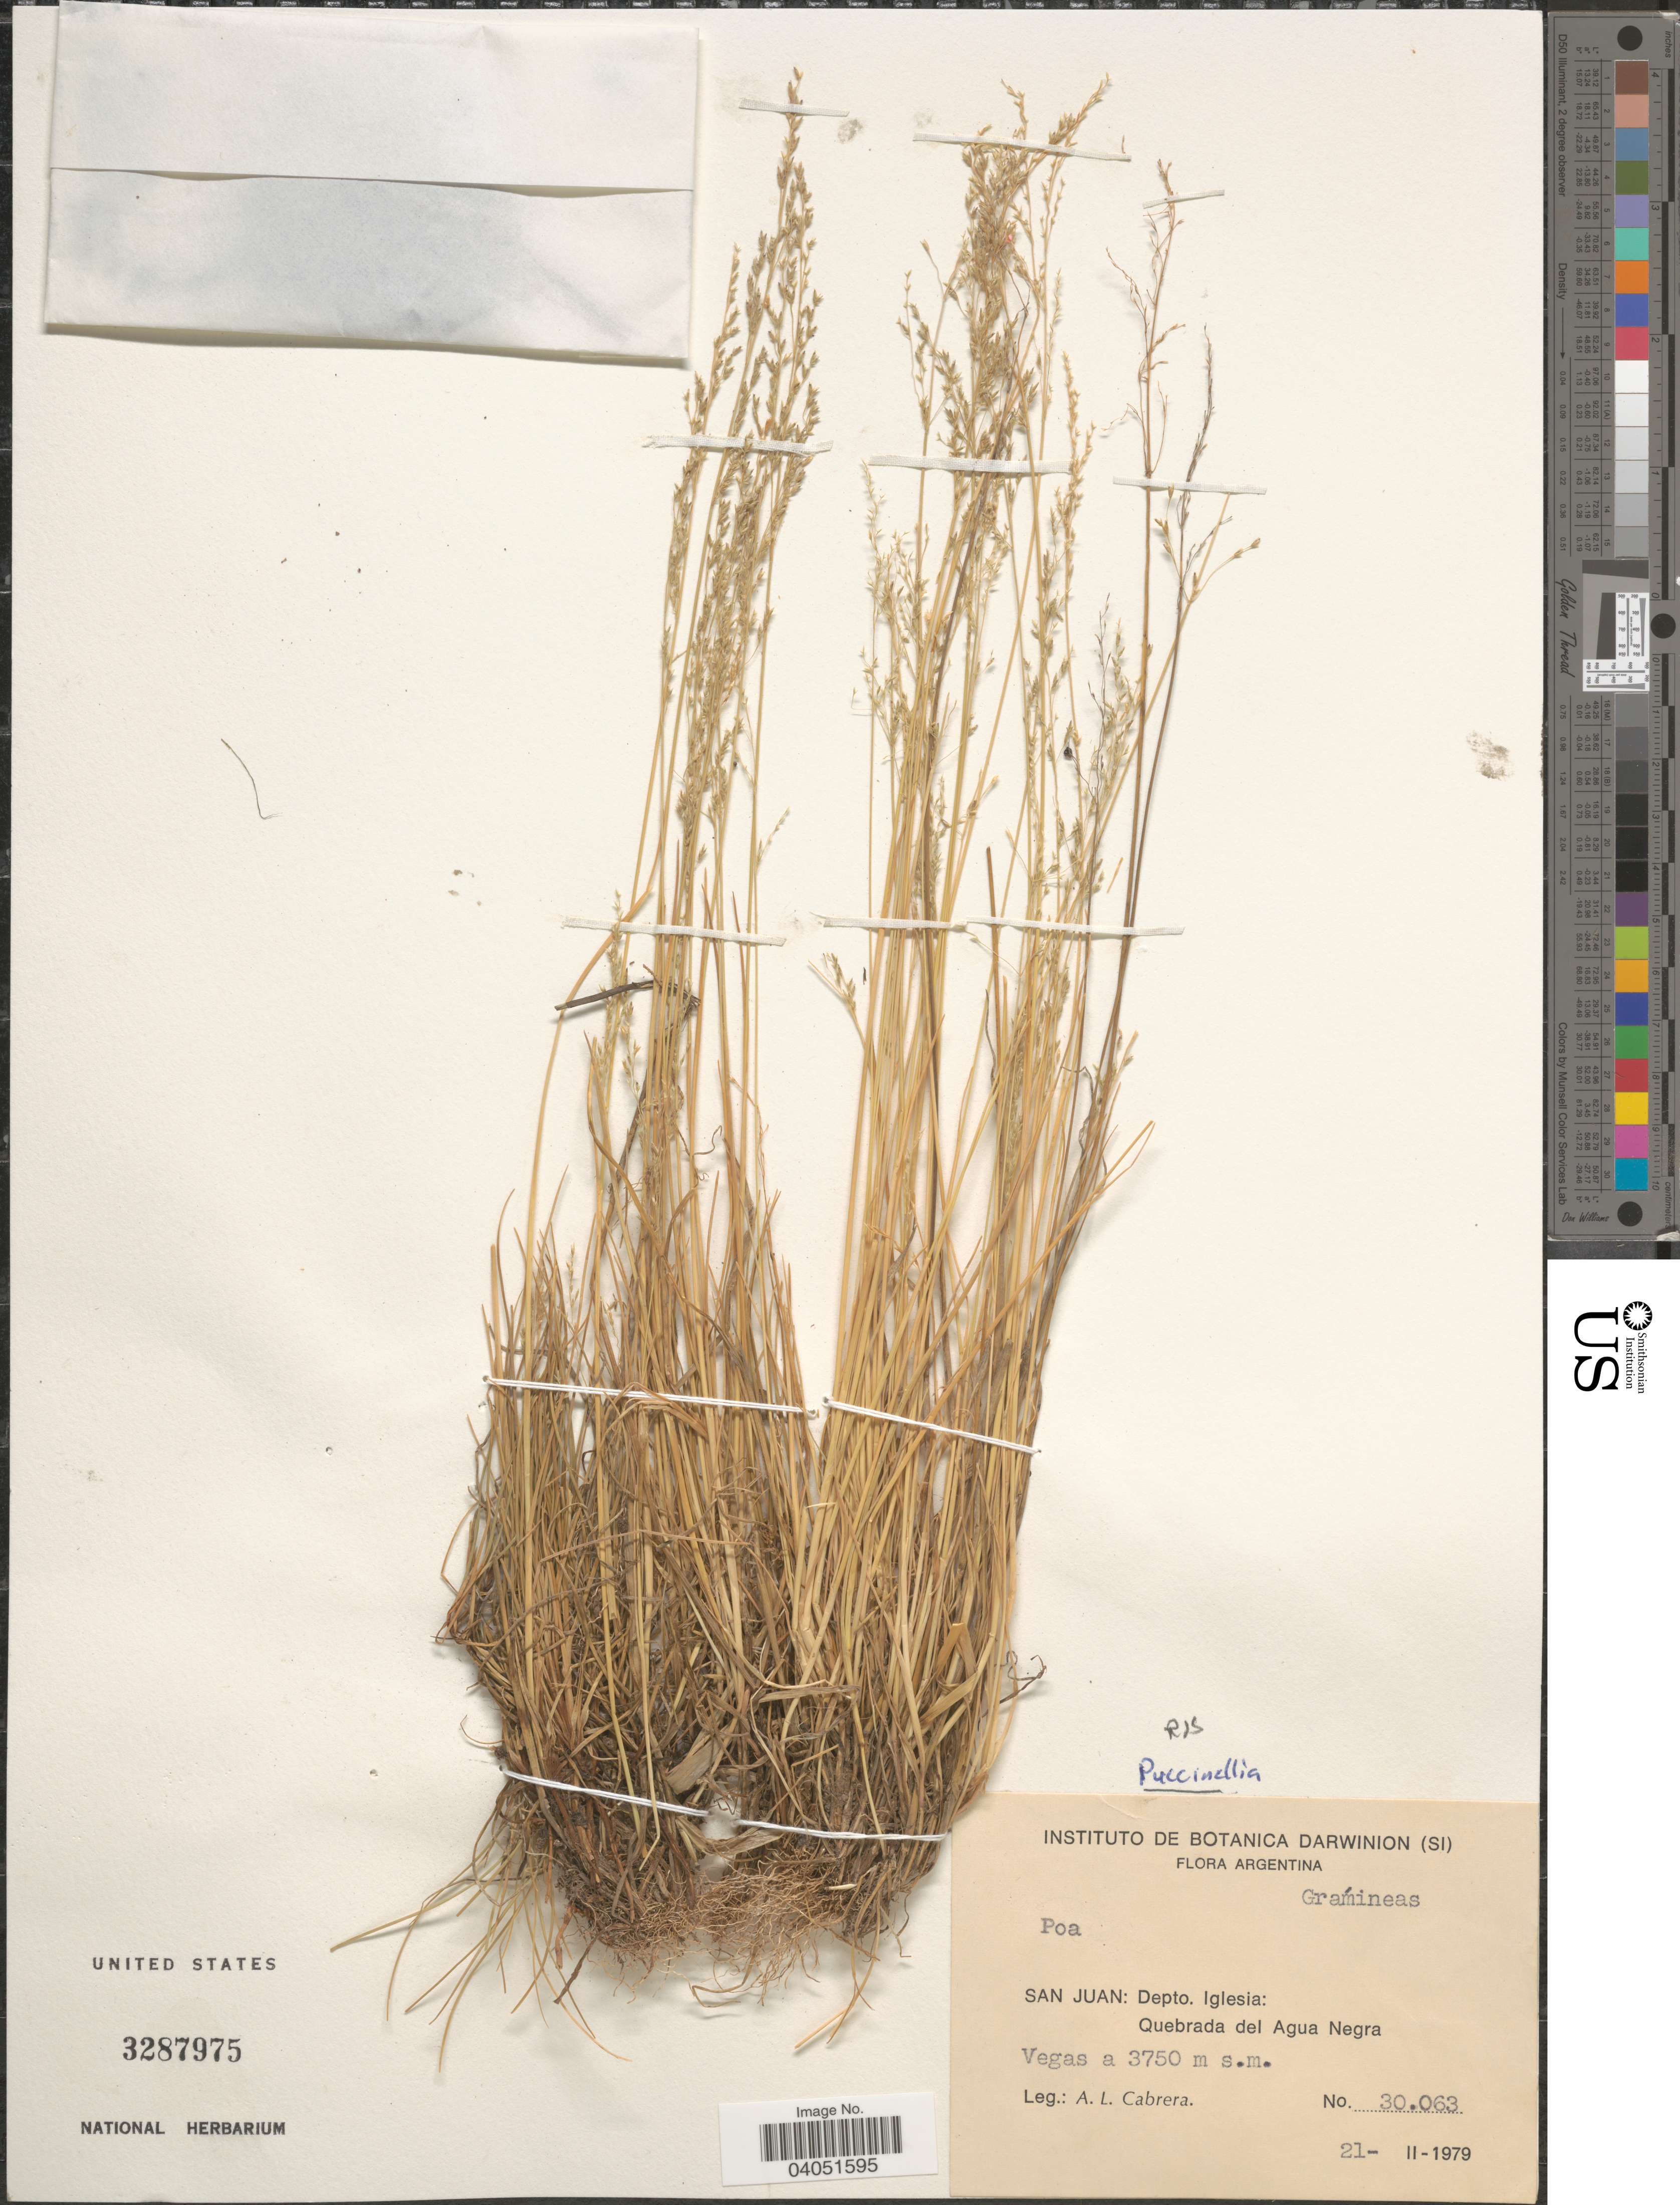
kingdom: Plantae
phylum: Tracheophyta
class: Liliopsida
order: Poales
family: Poaceae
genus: Puccinellia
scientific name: Puccinellia sp.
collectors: A. L. Cabrera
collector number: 30063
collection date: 1979-02-21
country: Argentina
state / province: San Juan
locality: Depto. Iglesia: Quebrada del Agua Negra. Vegas.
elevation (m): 3750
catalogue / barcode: US 3287975